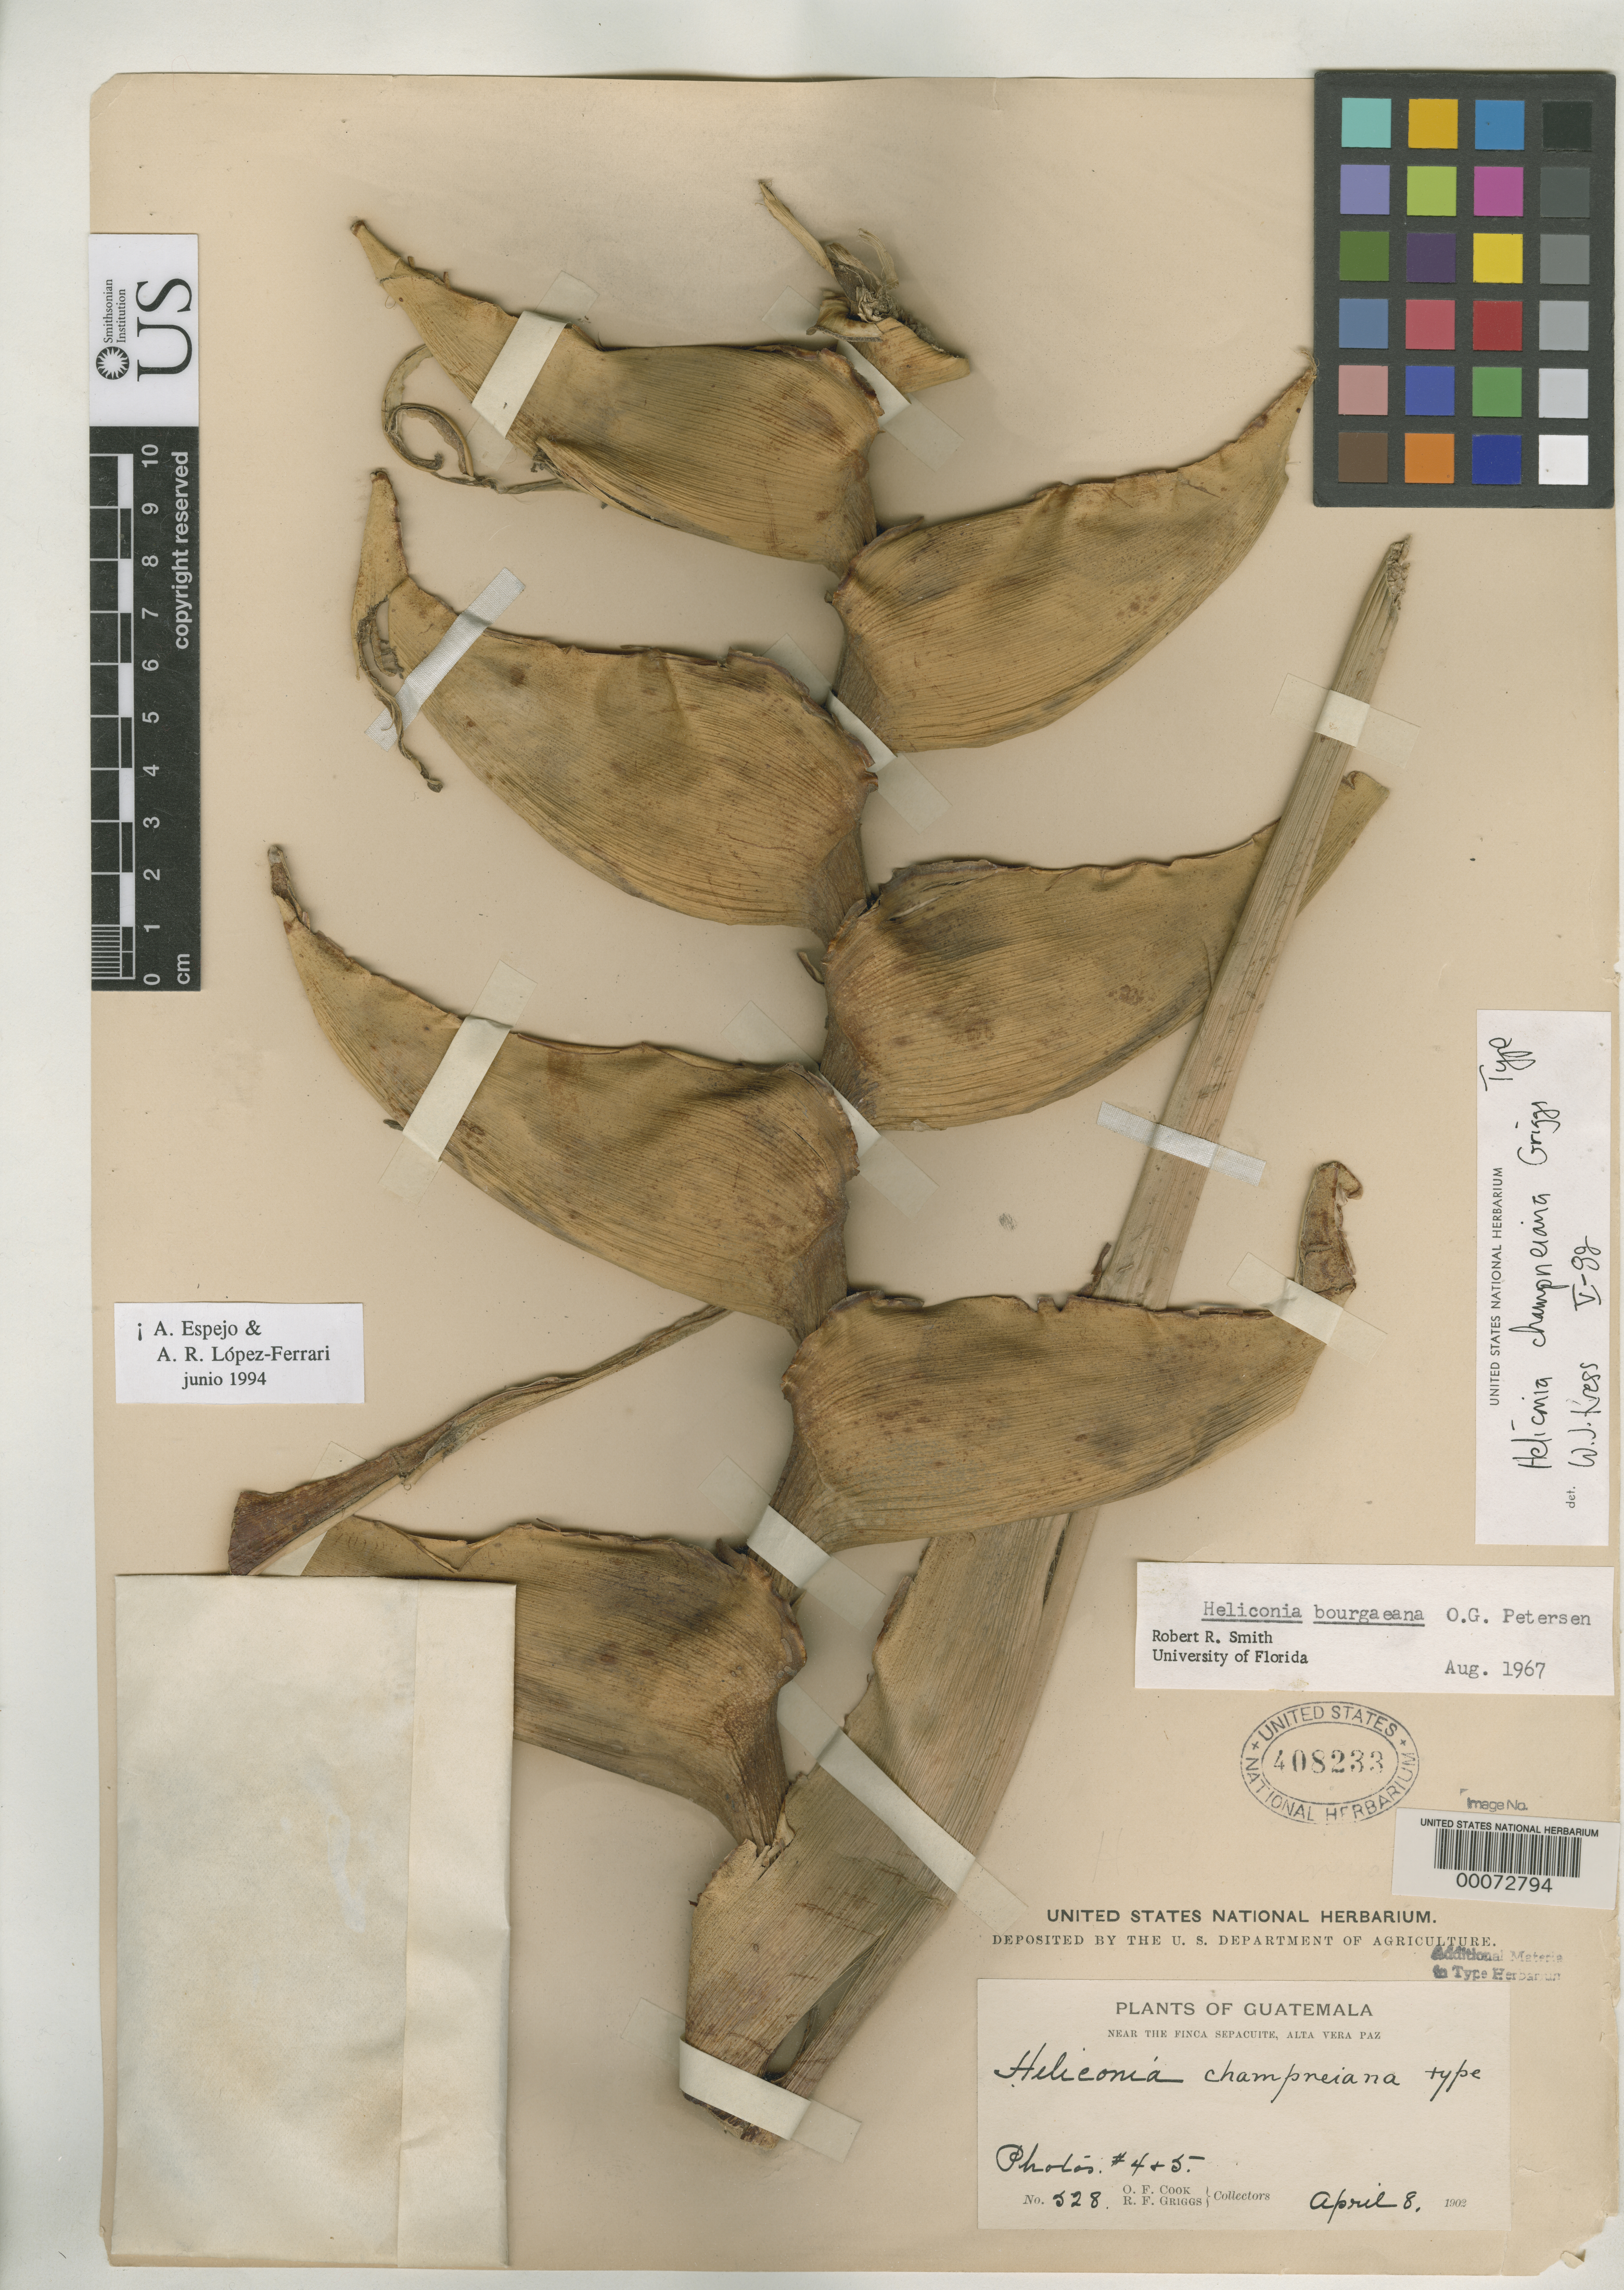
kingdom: Plantae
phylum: Tracheophyta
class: Liliopsida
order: Zingiberales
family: Heliconiaceae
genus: Heliconia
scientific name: Heliconia champneiana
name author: R.F. Griggs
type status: Type Collection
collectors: O. F. Cook & R. F. Griggs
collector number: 528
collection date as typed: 08 Apr 1902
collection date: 1902-04-08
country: Guatemala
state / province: Alta Verapaz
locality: E of Cahaban, Oxec River Valley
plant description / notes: Types in this publicaction apparently deposited in U.S. National Herbarium. This sheet is 1 of 8 annotated as "type" (USNH 408231-408238), ambiguously a holotype mounted on multiple sheets, otherwise to be considered syntypes.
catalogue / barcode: US 408233